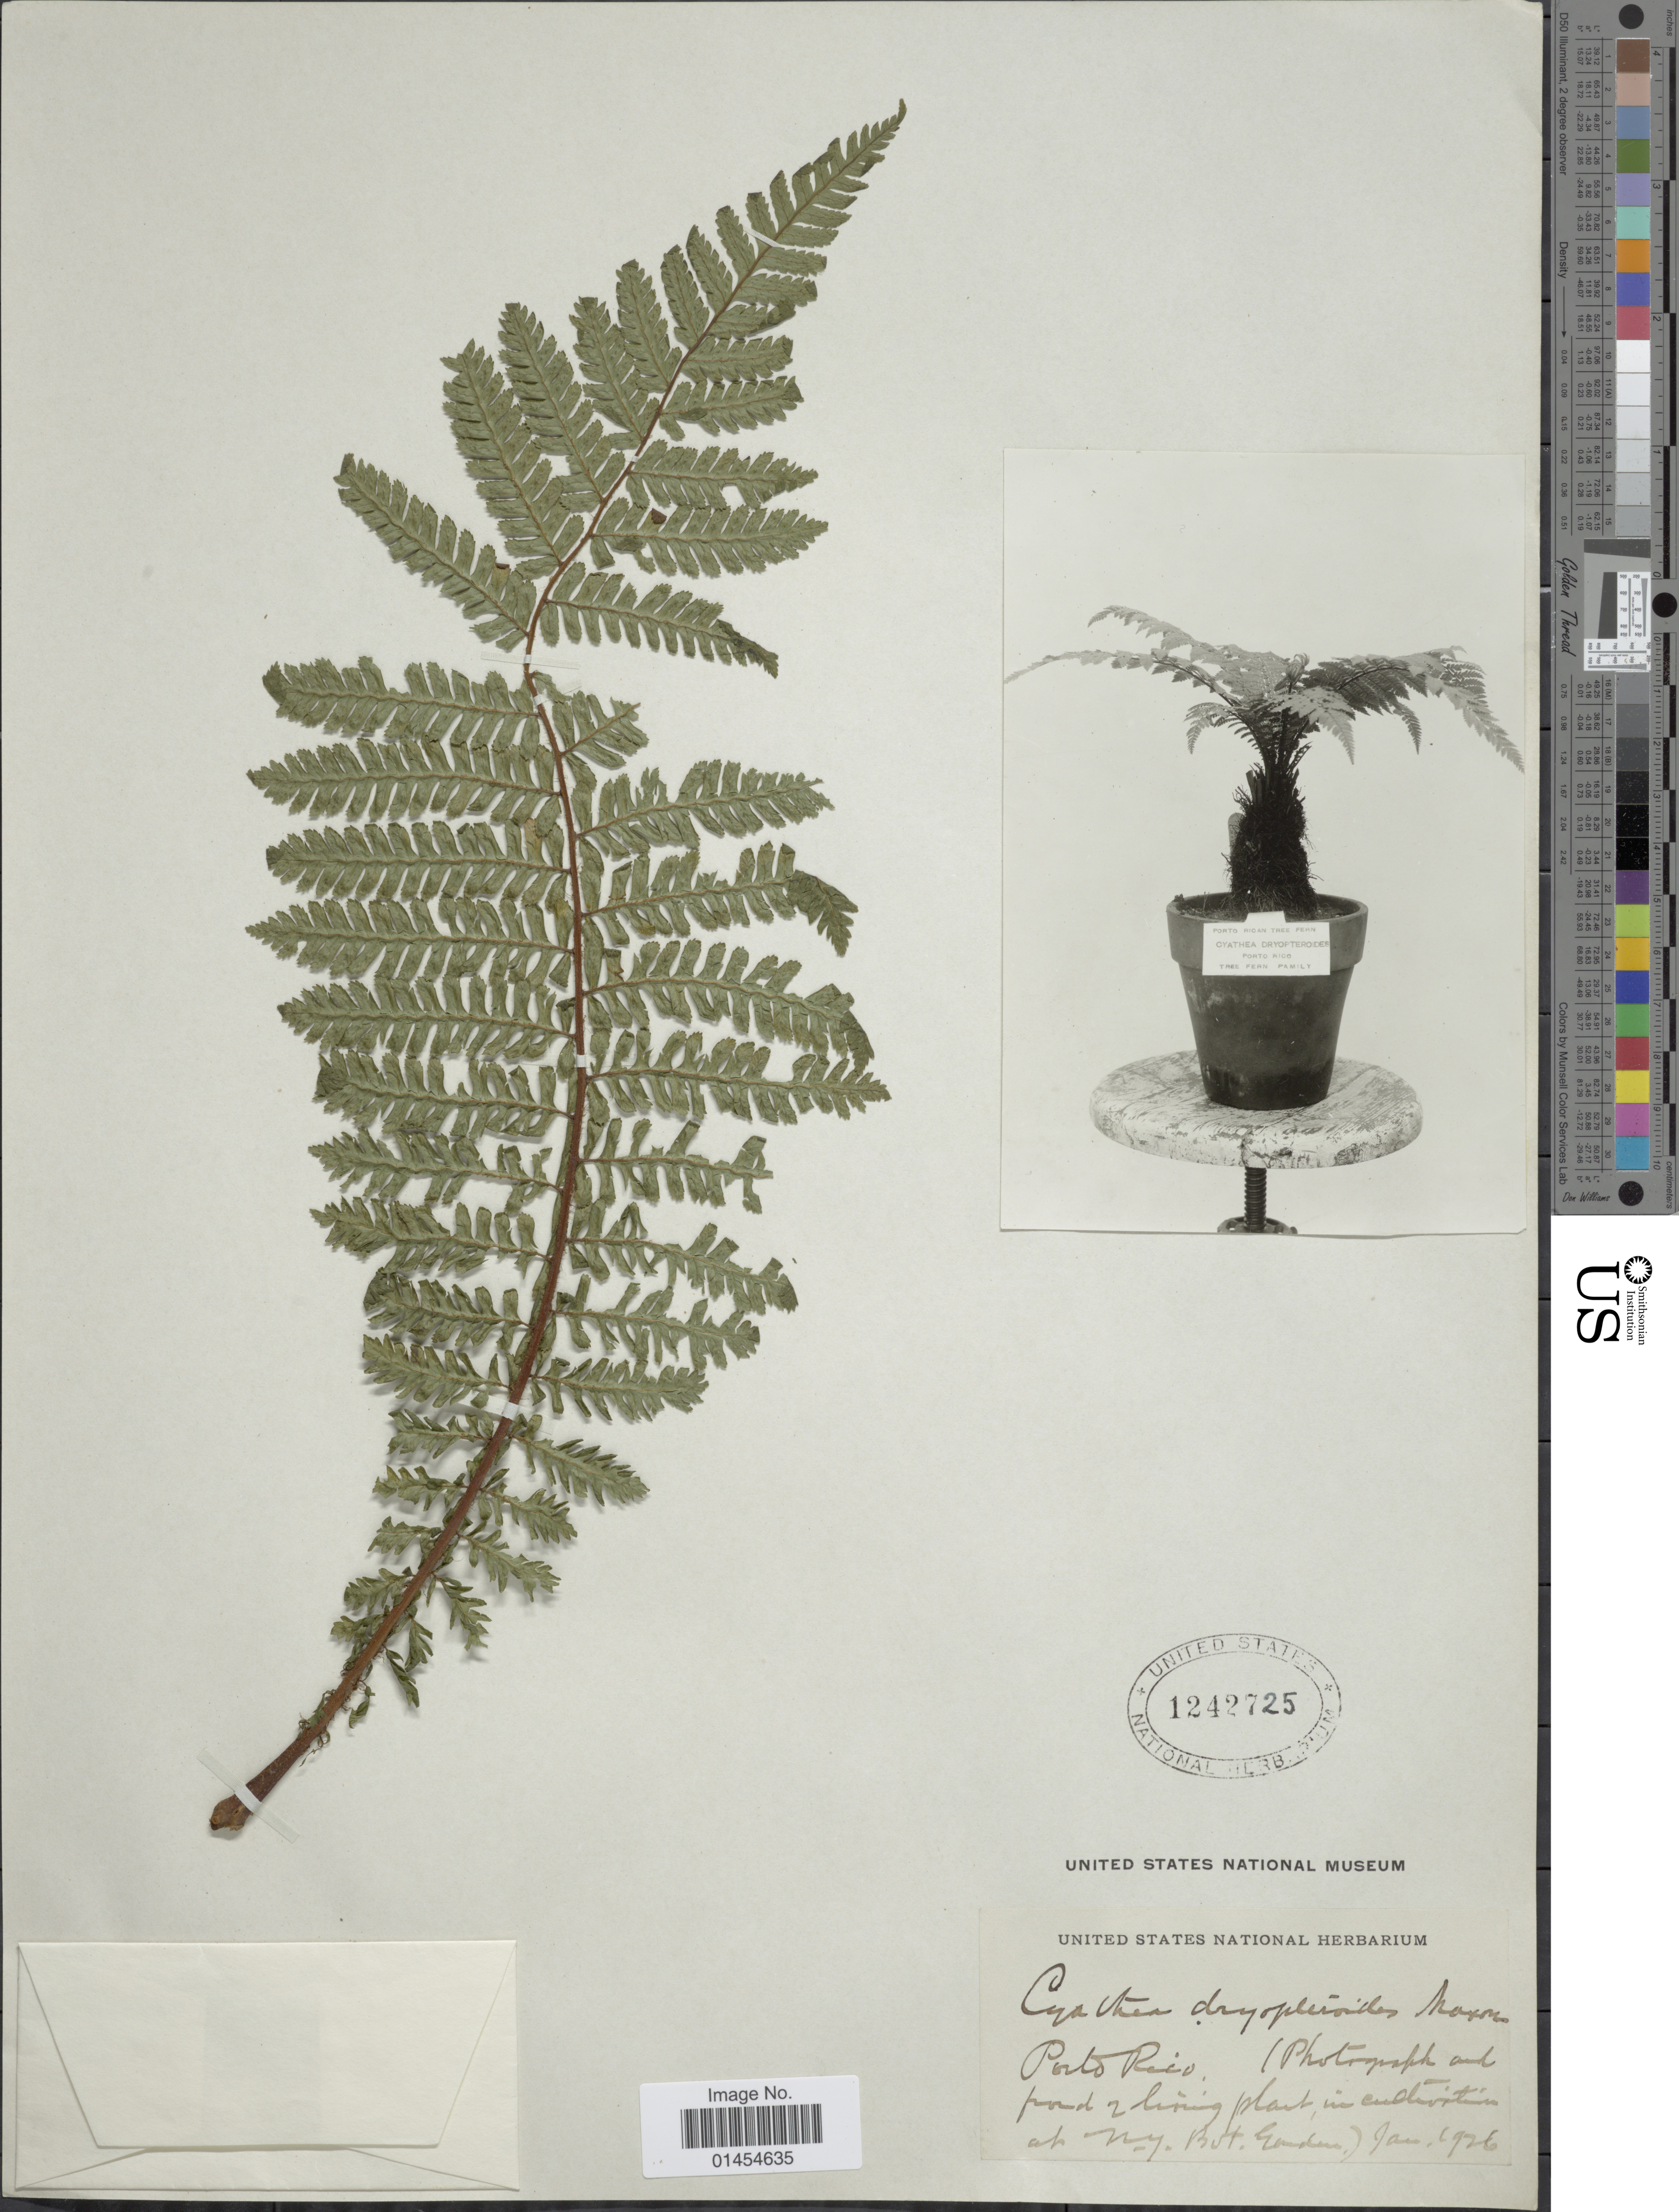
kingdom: Plantae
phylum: Tracheophyta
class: Polypodiopsida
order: Cyatheales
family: Cyatheaceae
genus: Alsophila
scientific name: Alsophila dryopteroides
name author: (Maxon) R.M. Tryon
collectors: U.S. National Herbarium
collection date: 1926-01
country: Puerto Rico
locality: Porto Rico (Phoograph and pond 2 living plant, in cultivation at N.Y. Bot. Garden)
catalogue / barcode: US 1242725